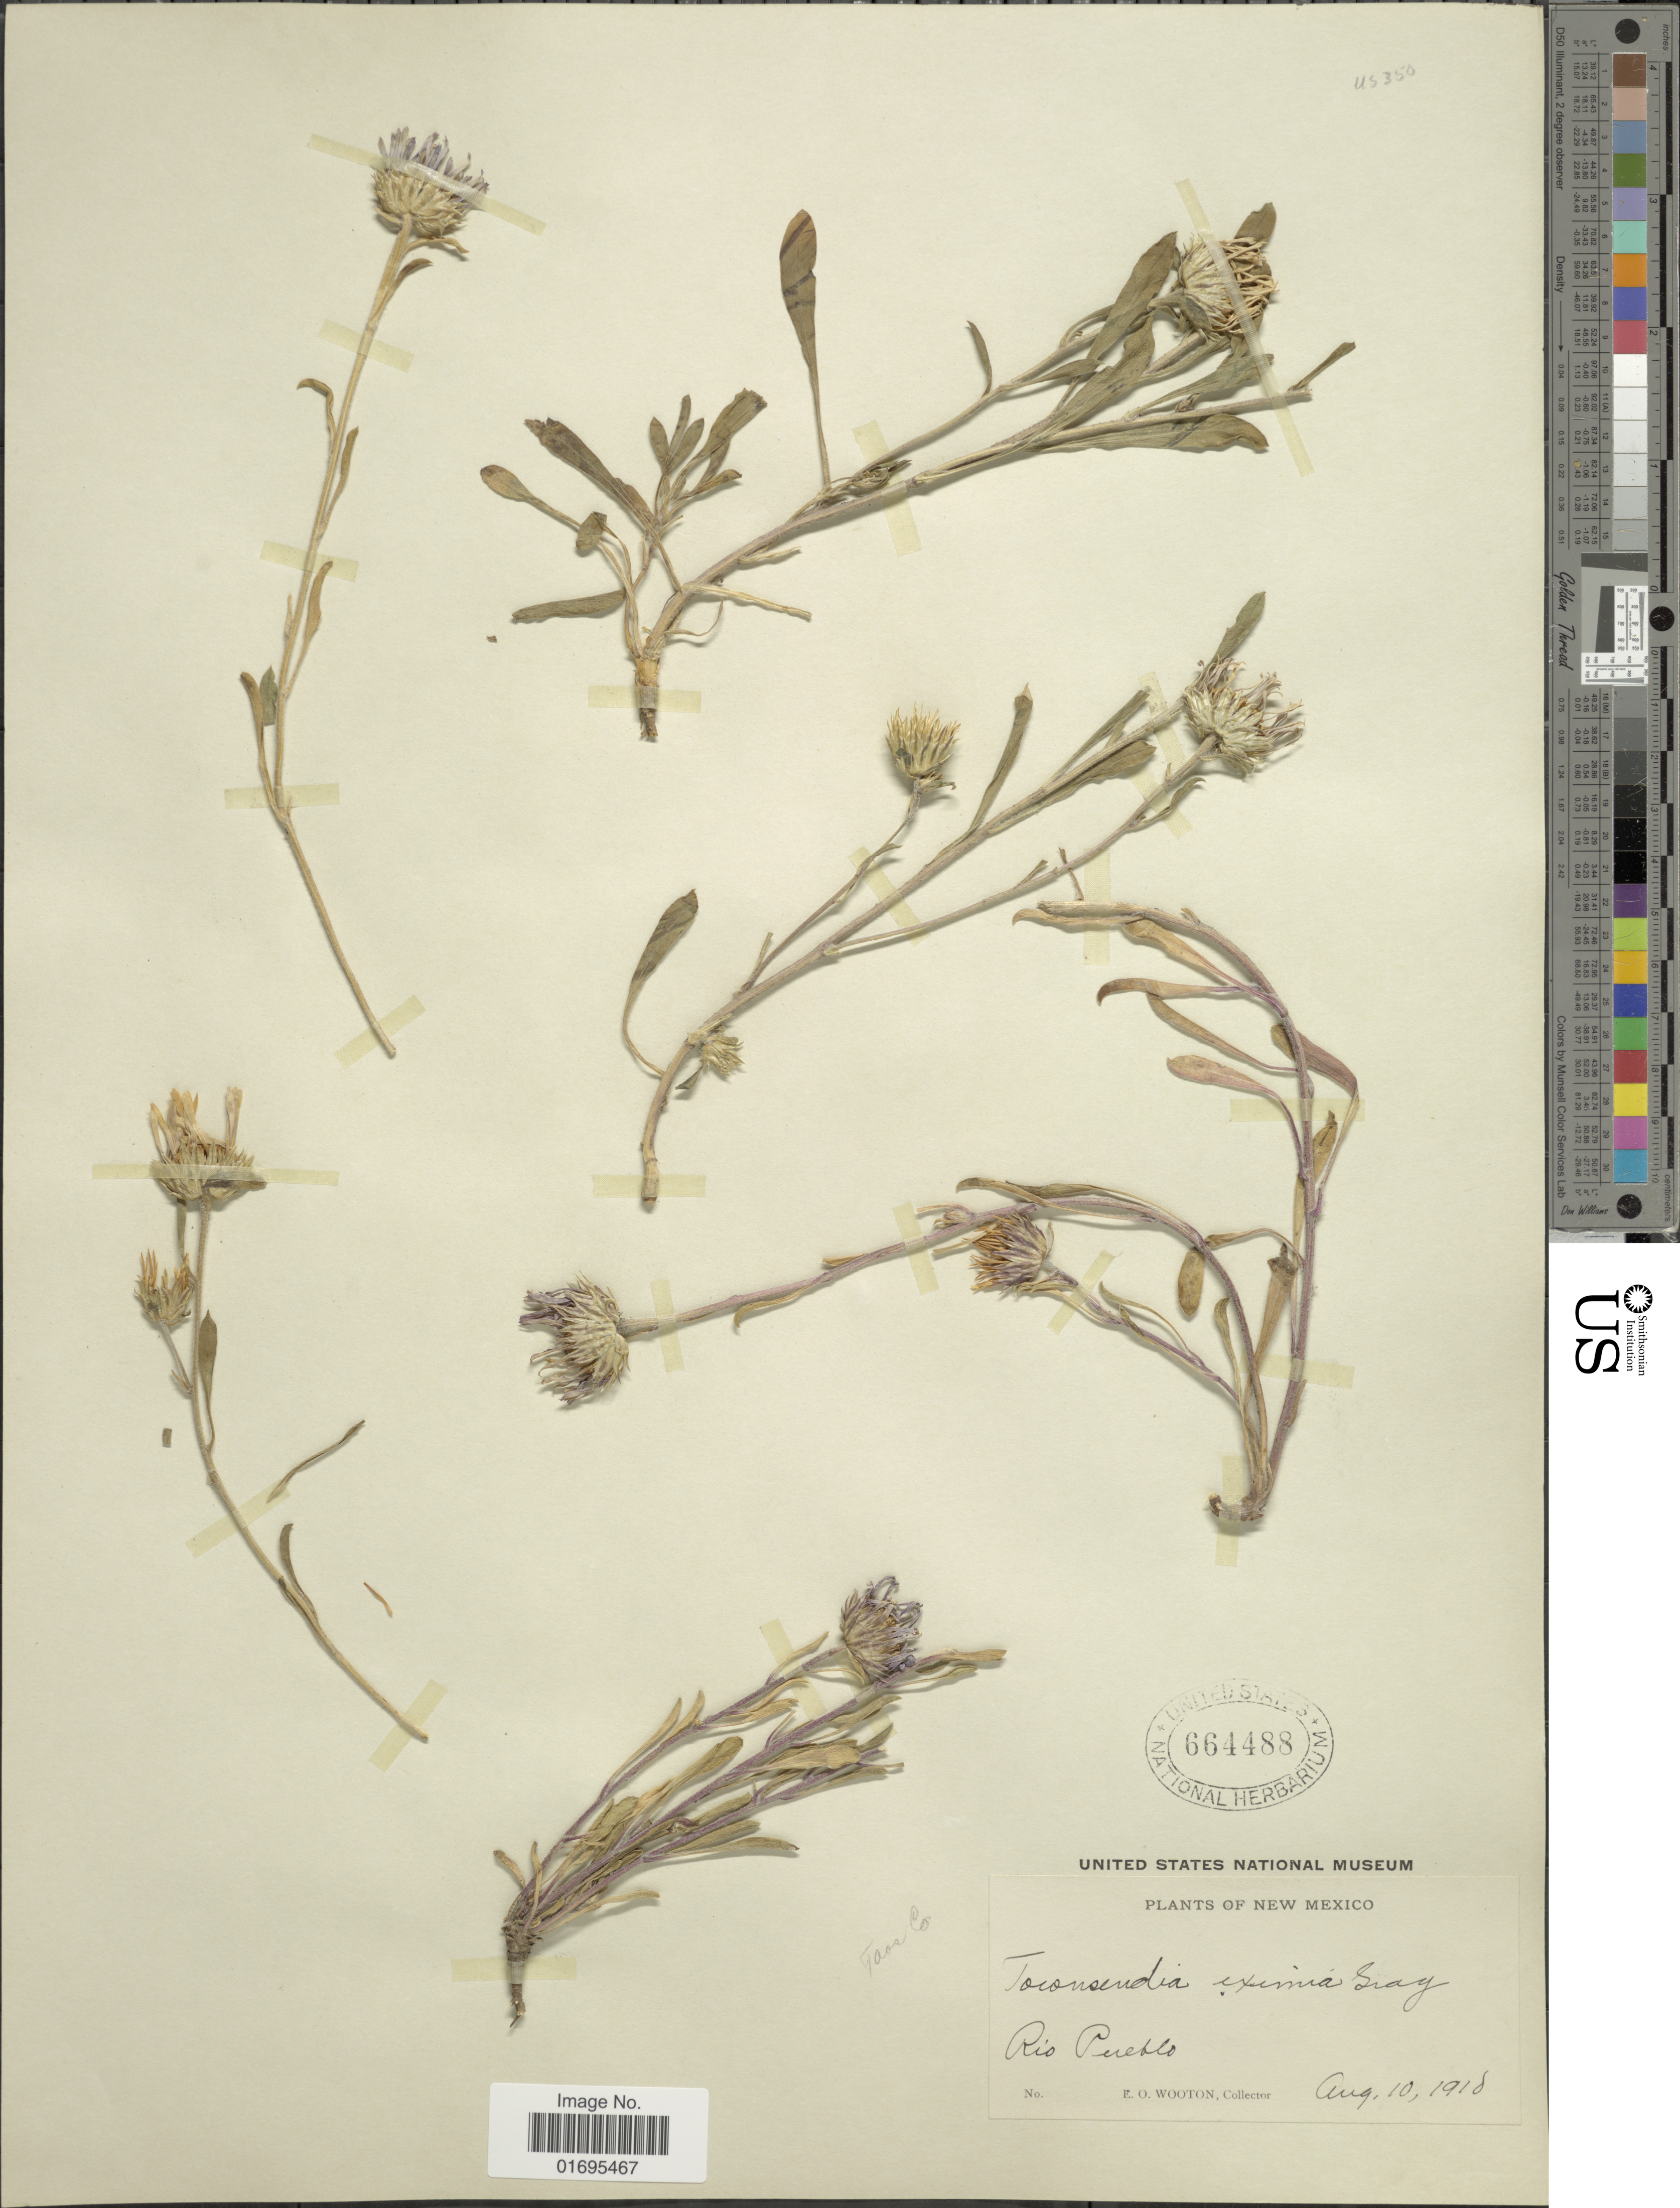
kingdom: Plantae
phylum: Tracheophyta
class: Magnoliopsida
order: Asterales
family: Asteraceae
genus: Townsendia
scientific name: Townsendia eximia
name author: A. Gray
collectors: E. O. Wooton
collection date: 1910-08-10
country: United States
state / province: New Mexico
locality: Rio Pueblo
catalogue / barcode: US 664488